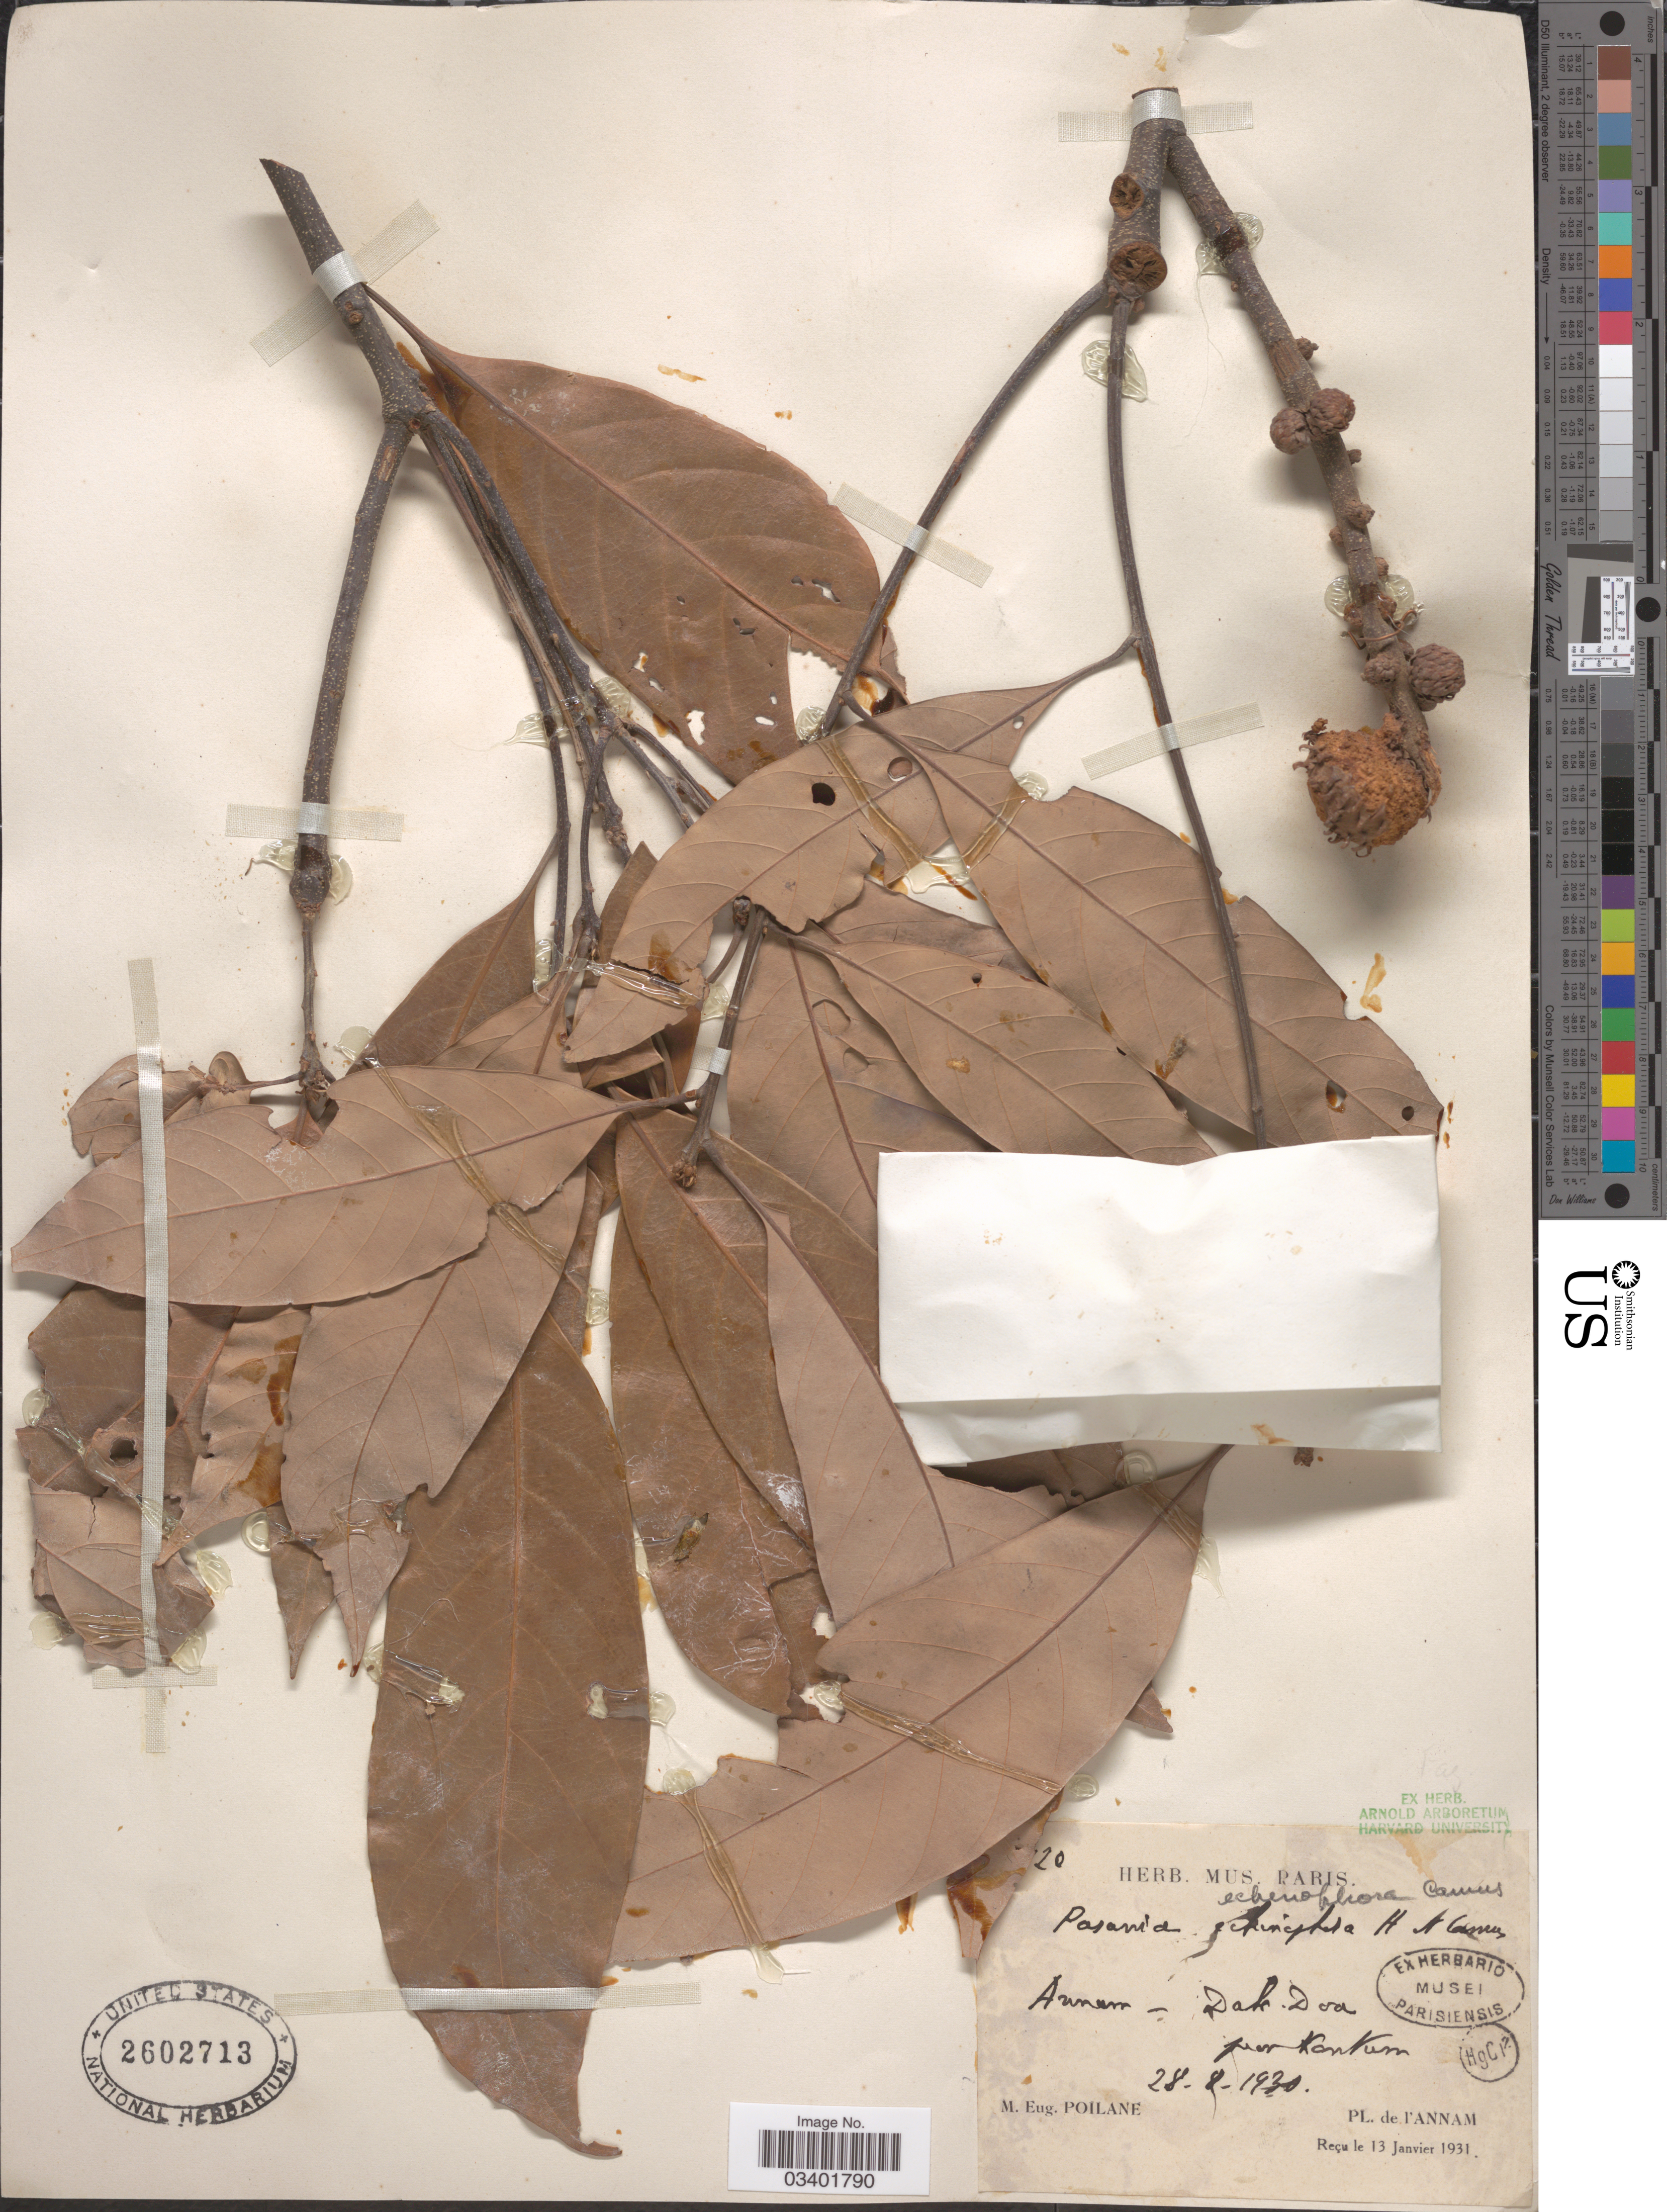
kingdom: Plantae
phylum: Tracheophyta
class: Magnoliopsida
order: Fagales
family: Fagaceae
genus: Lithocarpus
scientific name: Lithocarpus echinophorus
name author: (Hickel & A. Camus) A. Camus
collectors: M. Poilane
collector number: !20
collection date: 1930-08-28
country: Vietnam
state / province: Kon Tum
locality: Annam - Dak Doa, prov. Kontum.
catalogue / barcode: US 2602713